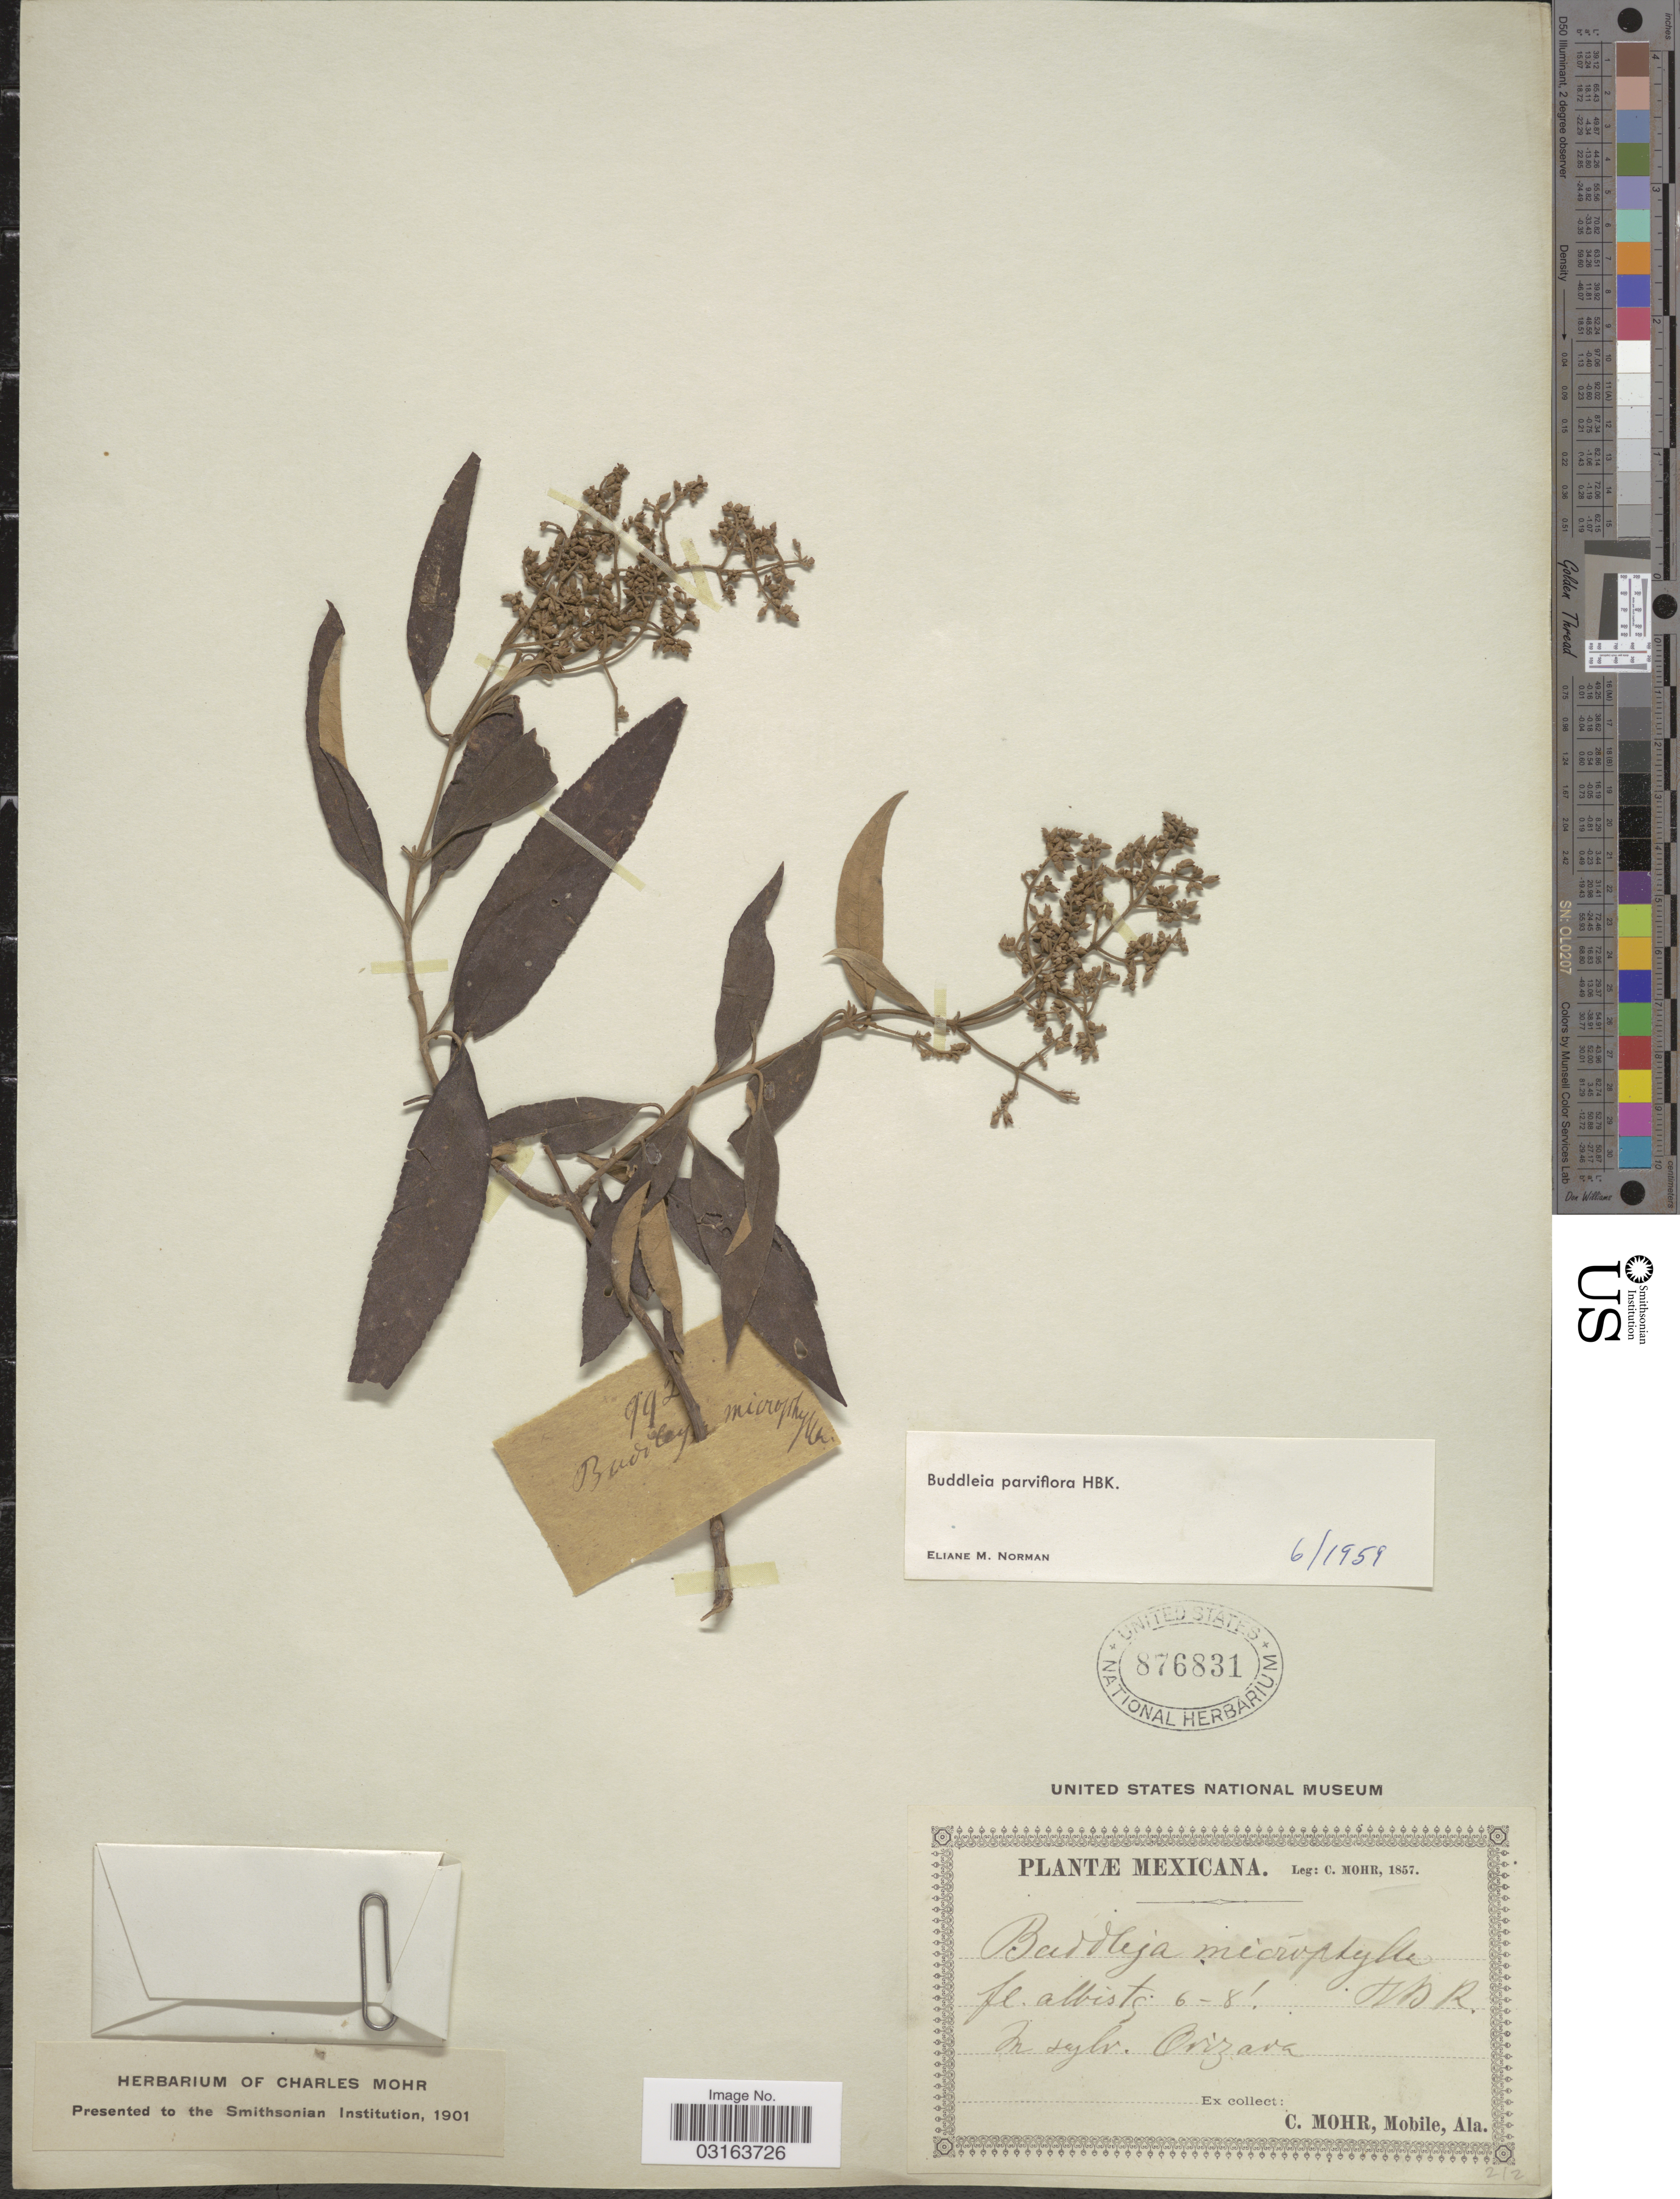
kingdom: Plantae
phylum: Tracheophyta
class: Magnoliopsida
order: Lamiales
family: Scrophulariaceae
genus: Buddleja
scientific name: Buddleja parviflora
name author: Kunth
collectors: C. T. Mohr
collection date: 1857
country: Mexico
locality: In sylv. Orizava.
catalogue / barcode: US 876831